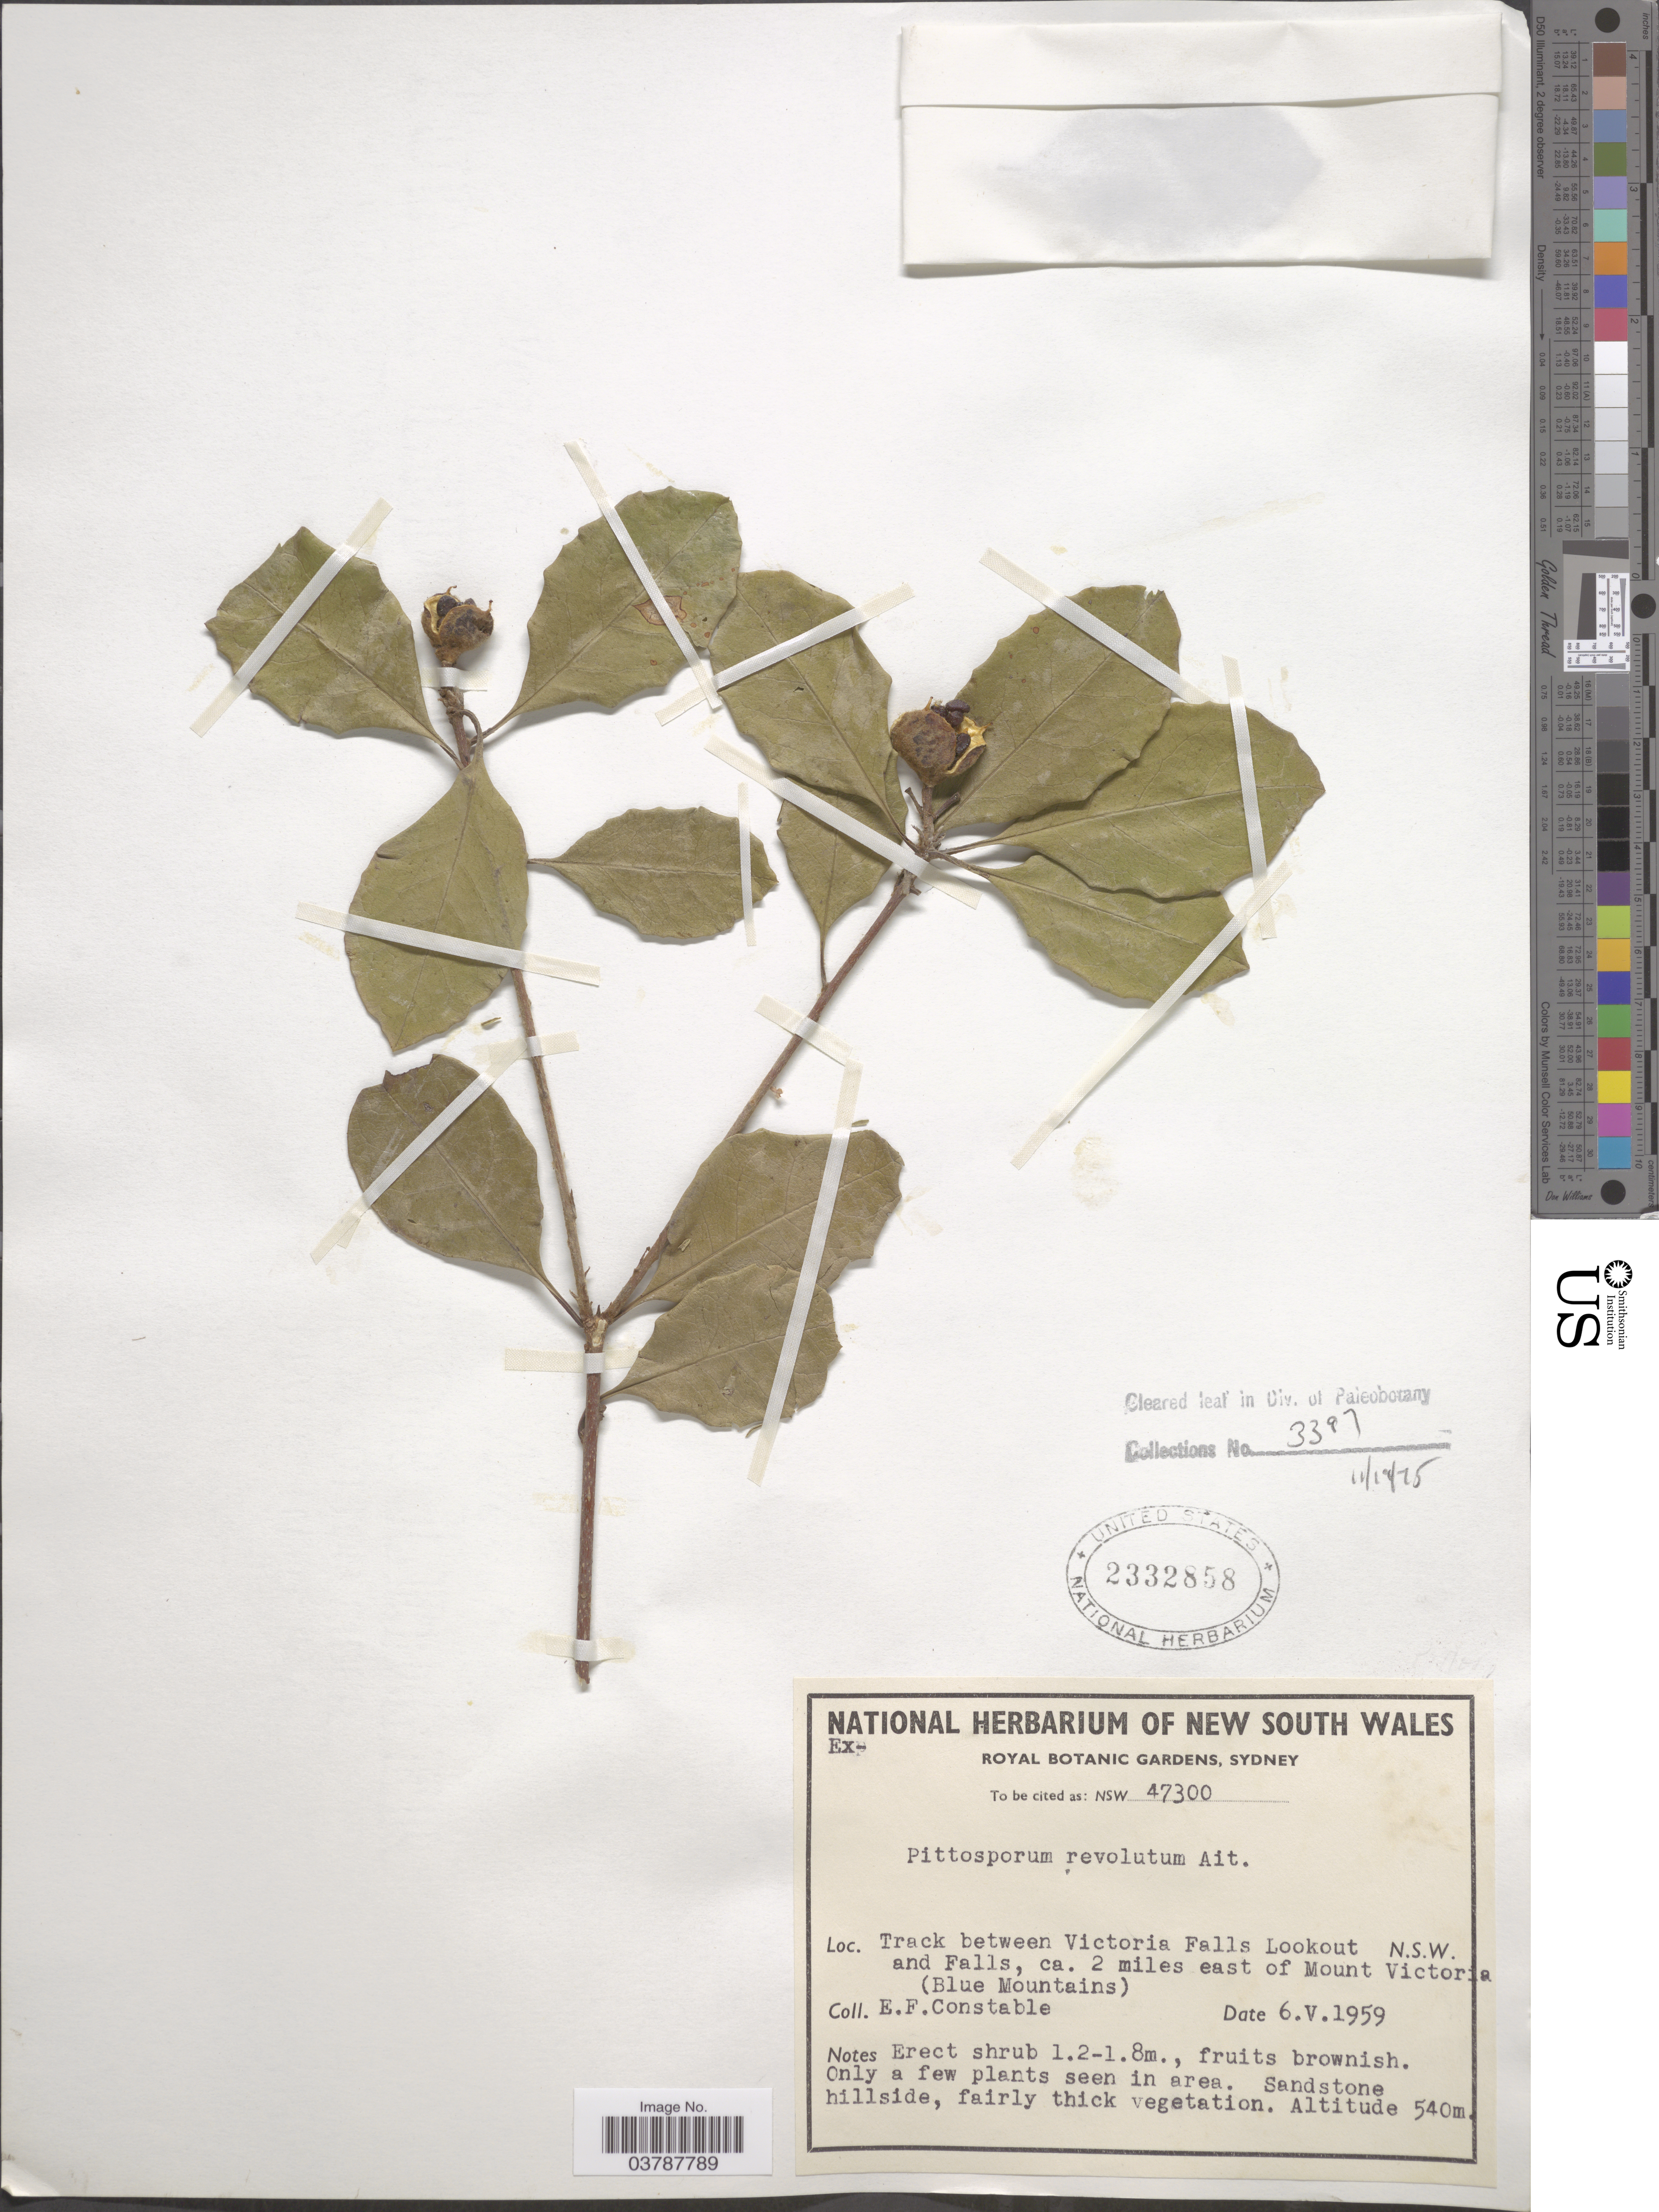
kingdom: Plantae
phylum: Tracheophyta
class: Magnoliopsida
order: Apiales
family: Pittosporaceae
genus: Pittosporum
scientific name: Pittosporum revolutum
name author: W.T. Aiton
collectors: E. F. Constable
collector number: NSW 47300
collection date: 1959-05-06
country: Australia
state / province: New South Wales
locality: Track between Victoria Falls Lookout and Falls, ca. 2 miles east of Mount Victoria (Blue Mountains). N.S.W.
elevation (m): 540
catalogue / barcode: US 2332858